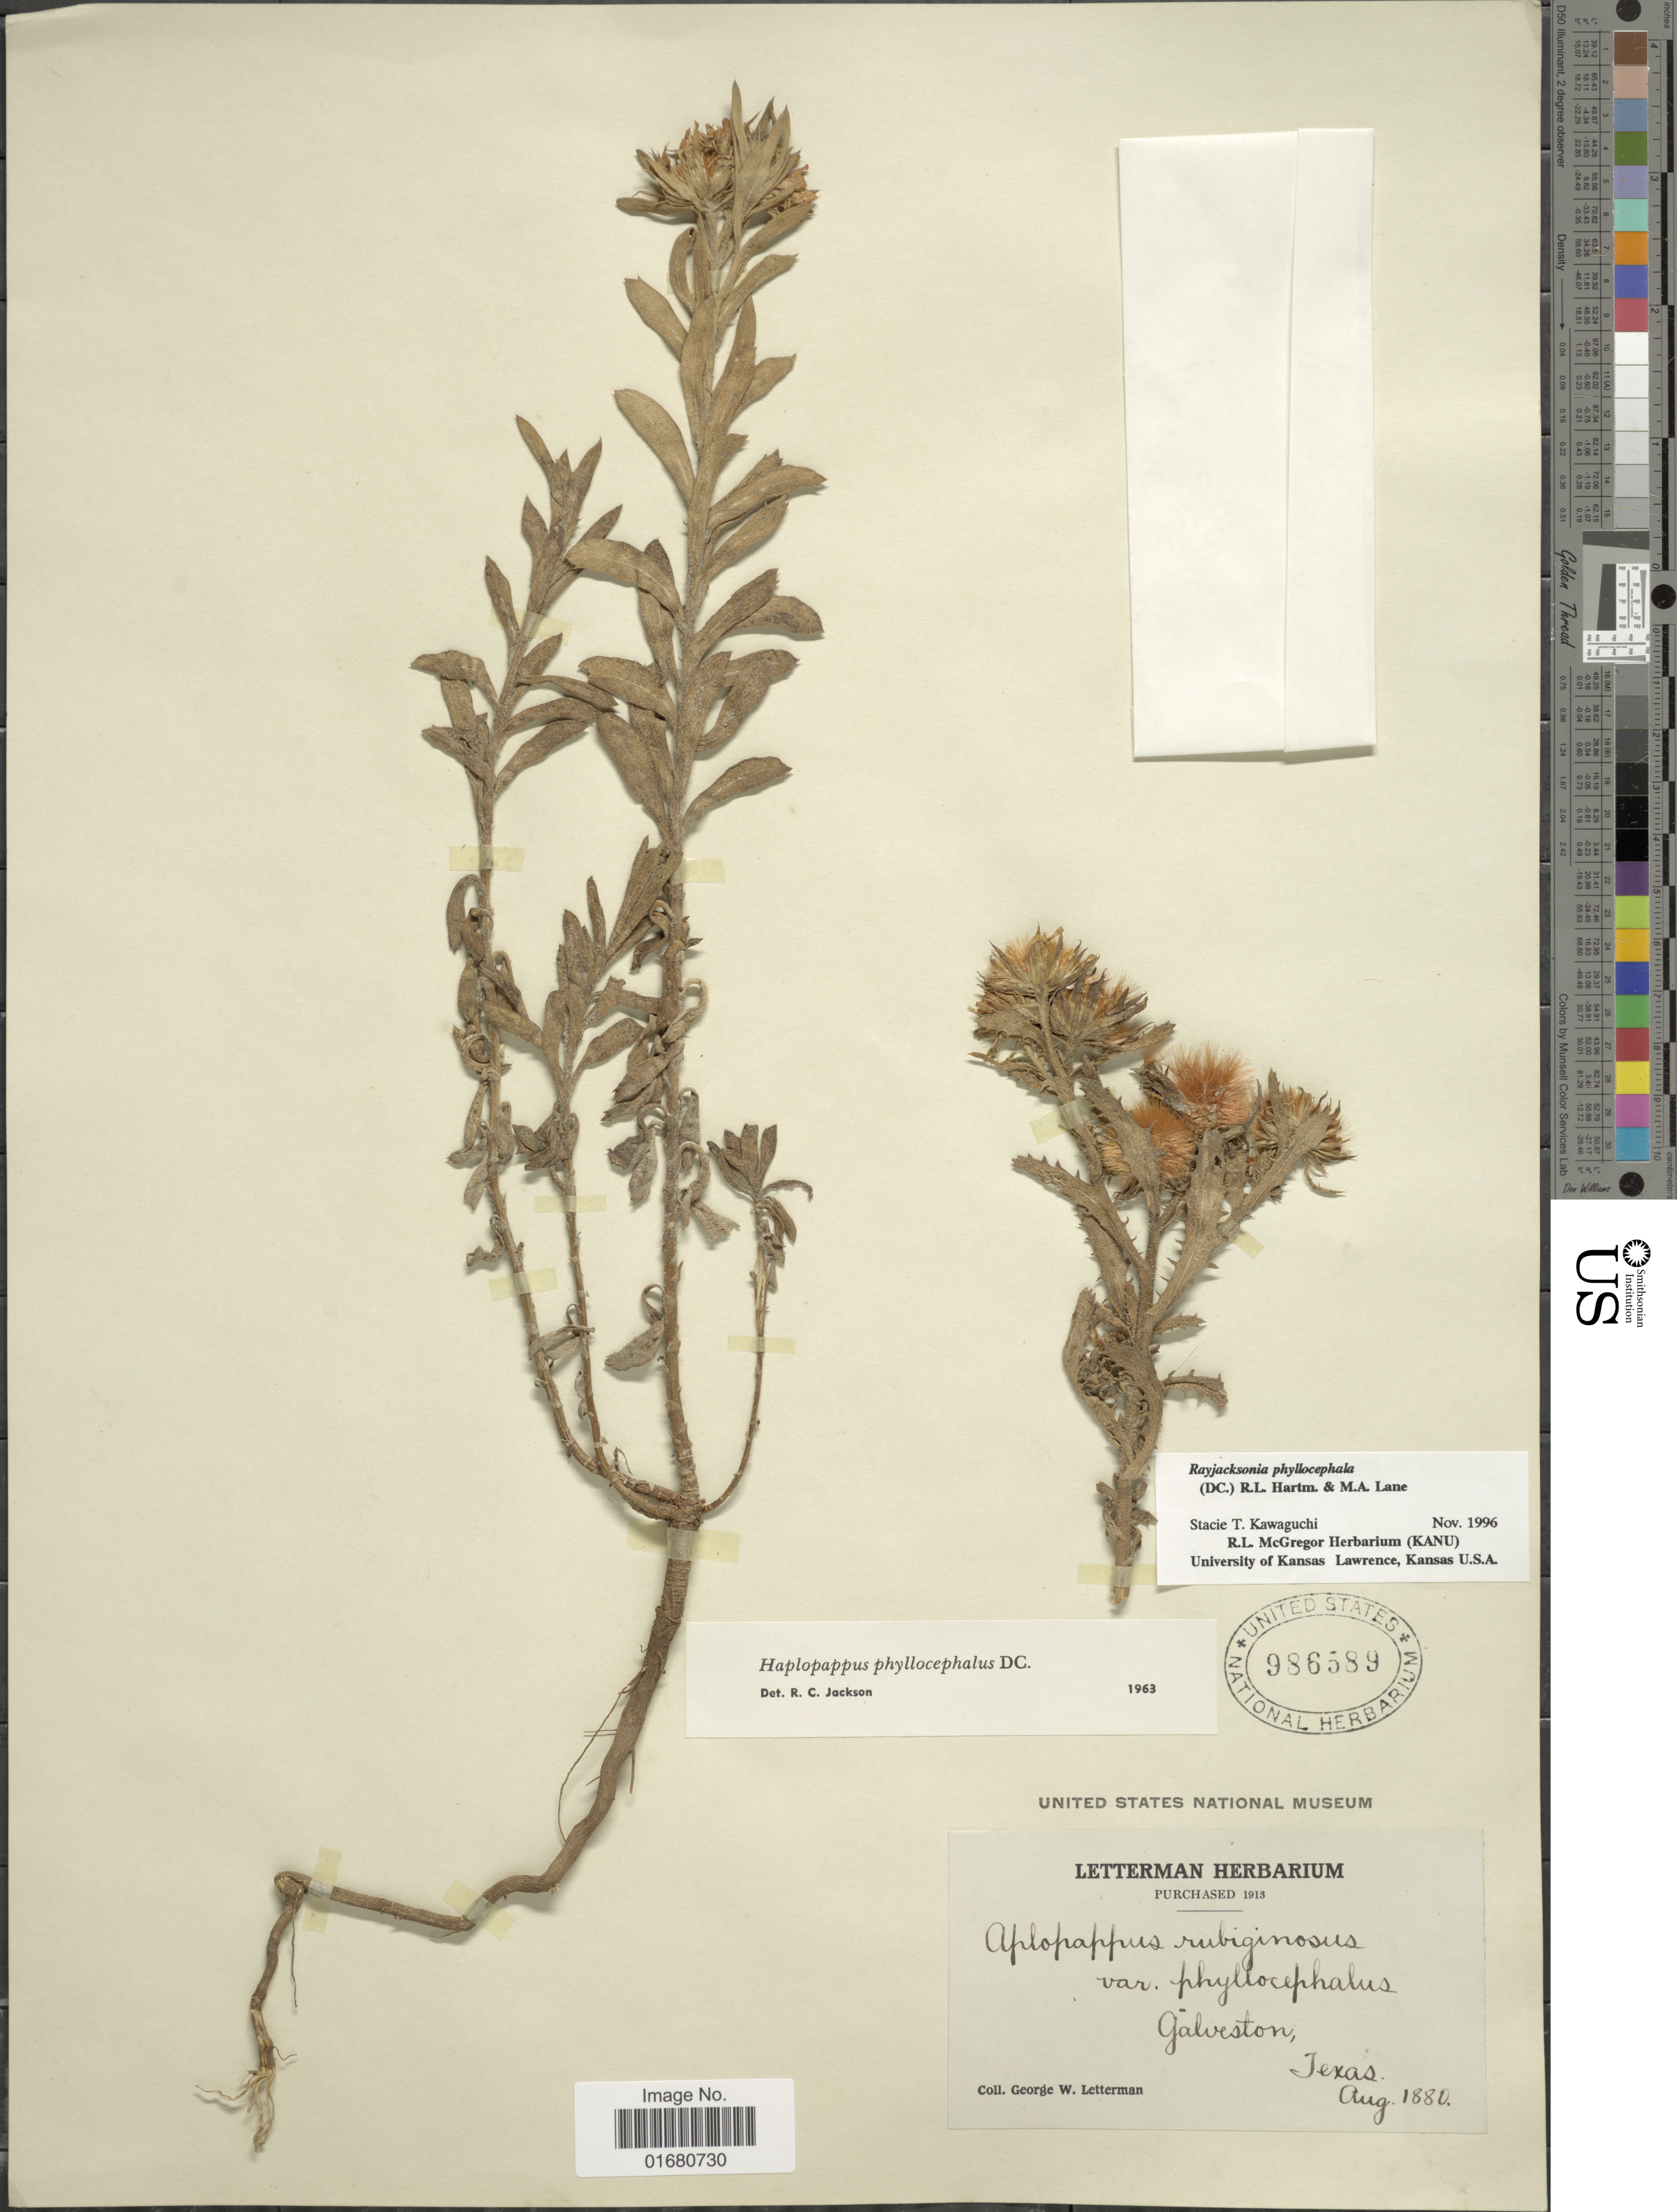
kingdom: Plantae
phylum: Tracheophyta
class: Magnoliopsida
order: Asterales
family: Asteraceae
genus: Rayjacksonia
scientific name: Rayjacksonia phyllocephala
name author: (DC.) R.L. Hartm. & M.A. Lane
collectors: G. W. Letterman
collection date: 1880-08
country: United States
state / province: Texas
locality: Galveston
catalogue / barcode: US 986589